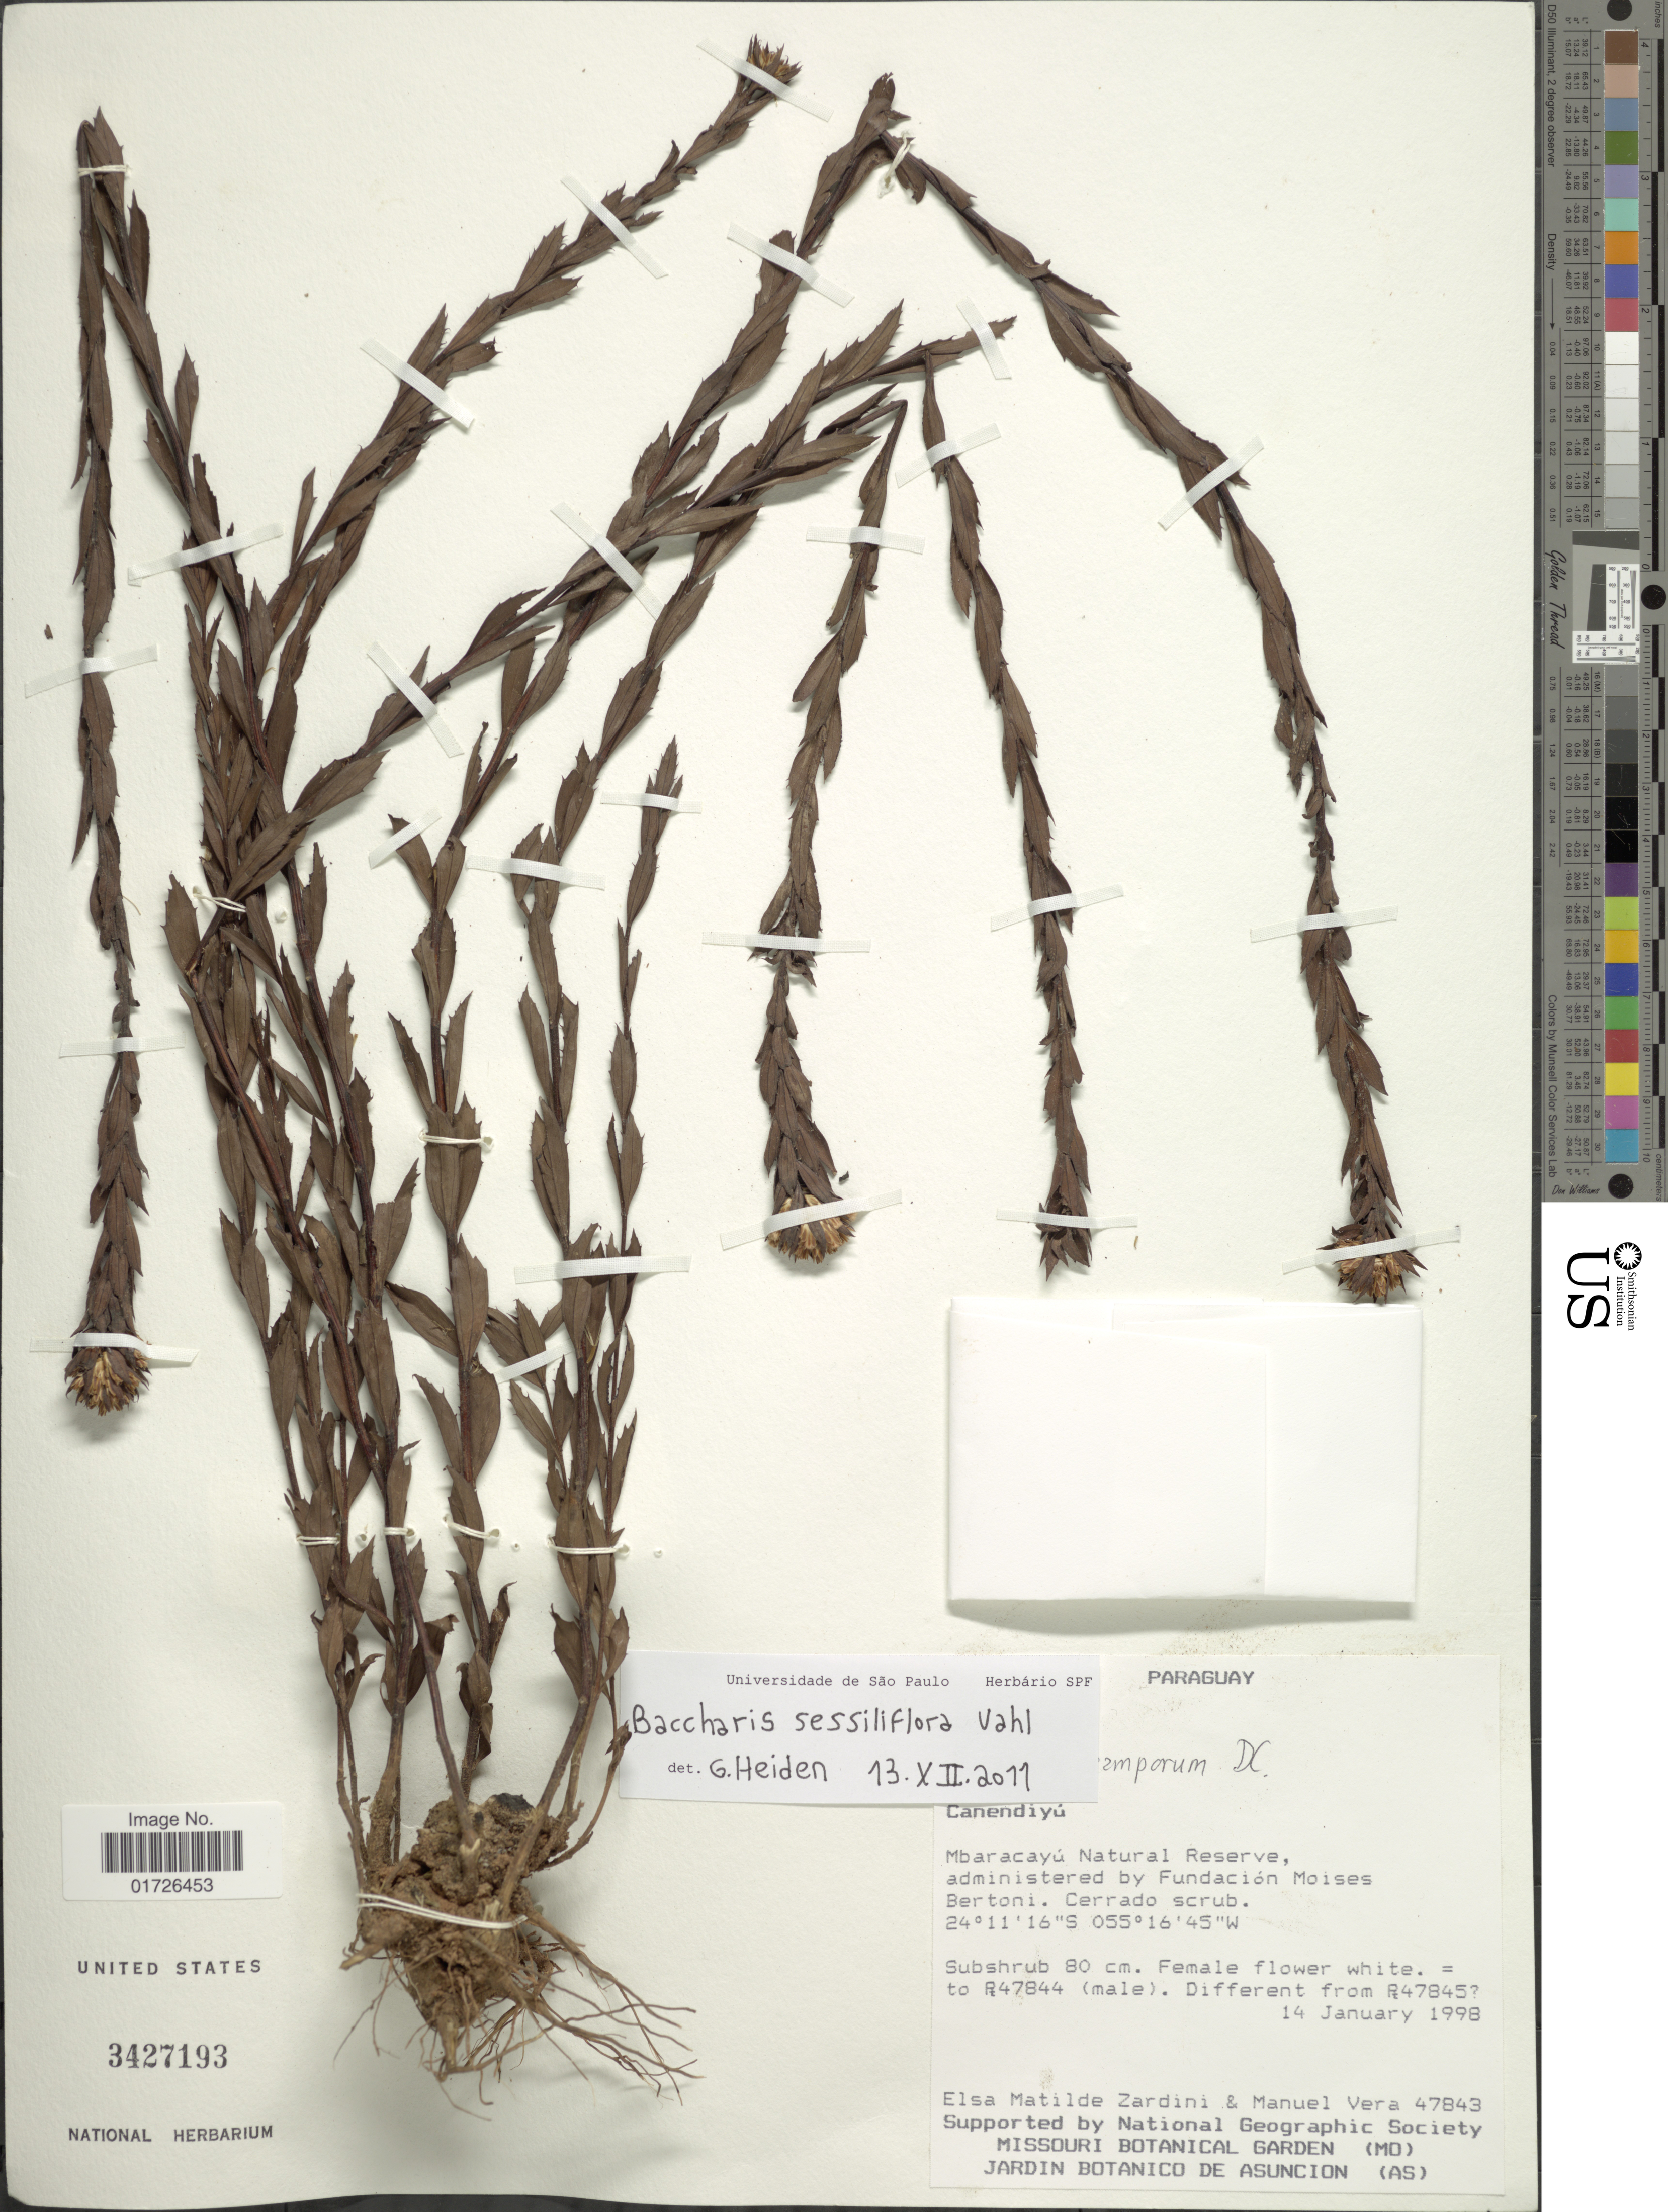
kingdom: Plantae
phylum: Tracheophyta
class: Magnoliopsida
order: Asterales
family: Asteraceae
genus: Baccharis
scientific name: Baccharis sessiliflora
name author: Vahl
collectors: E. M. Zardini & M. Vera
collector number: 47843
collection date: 1998-01-14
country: Paraguay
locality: Canendiyú, Mbaracayú Natural Reserve.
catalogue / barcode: US 3427193